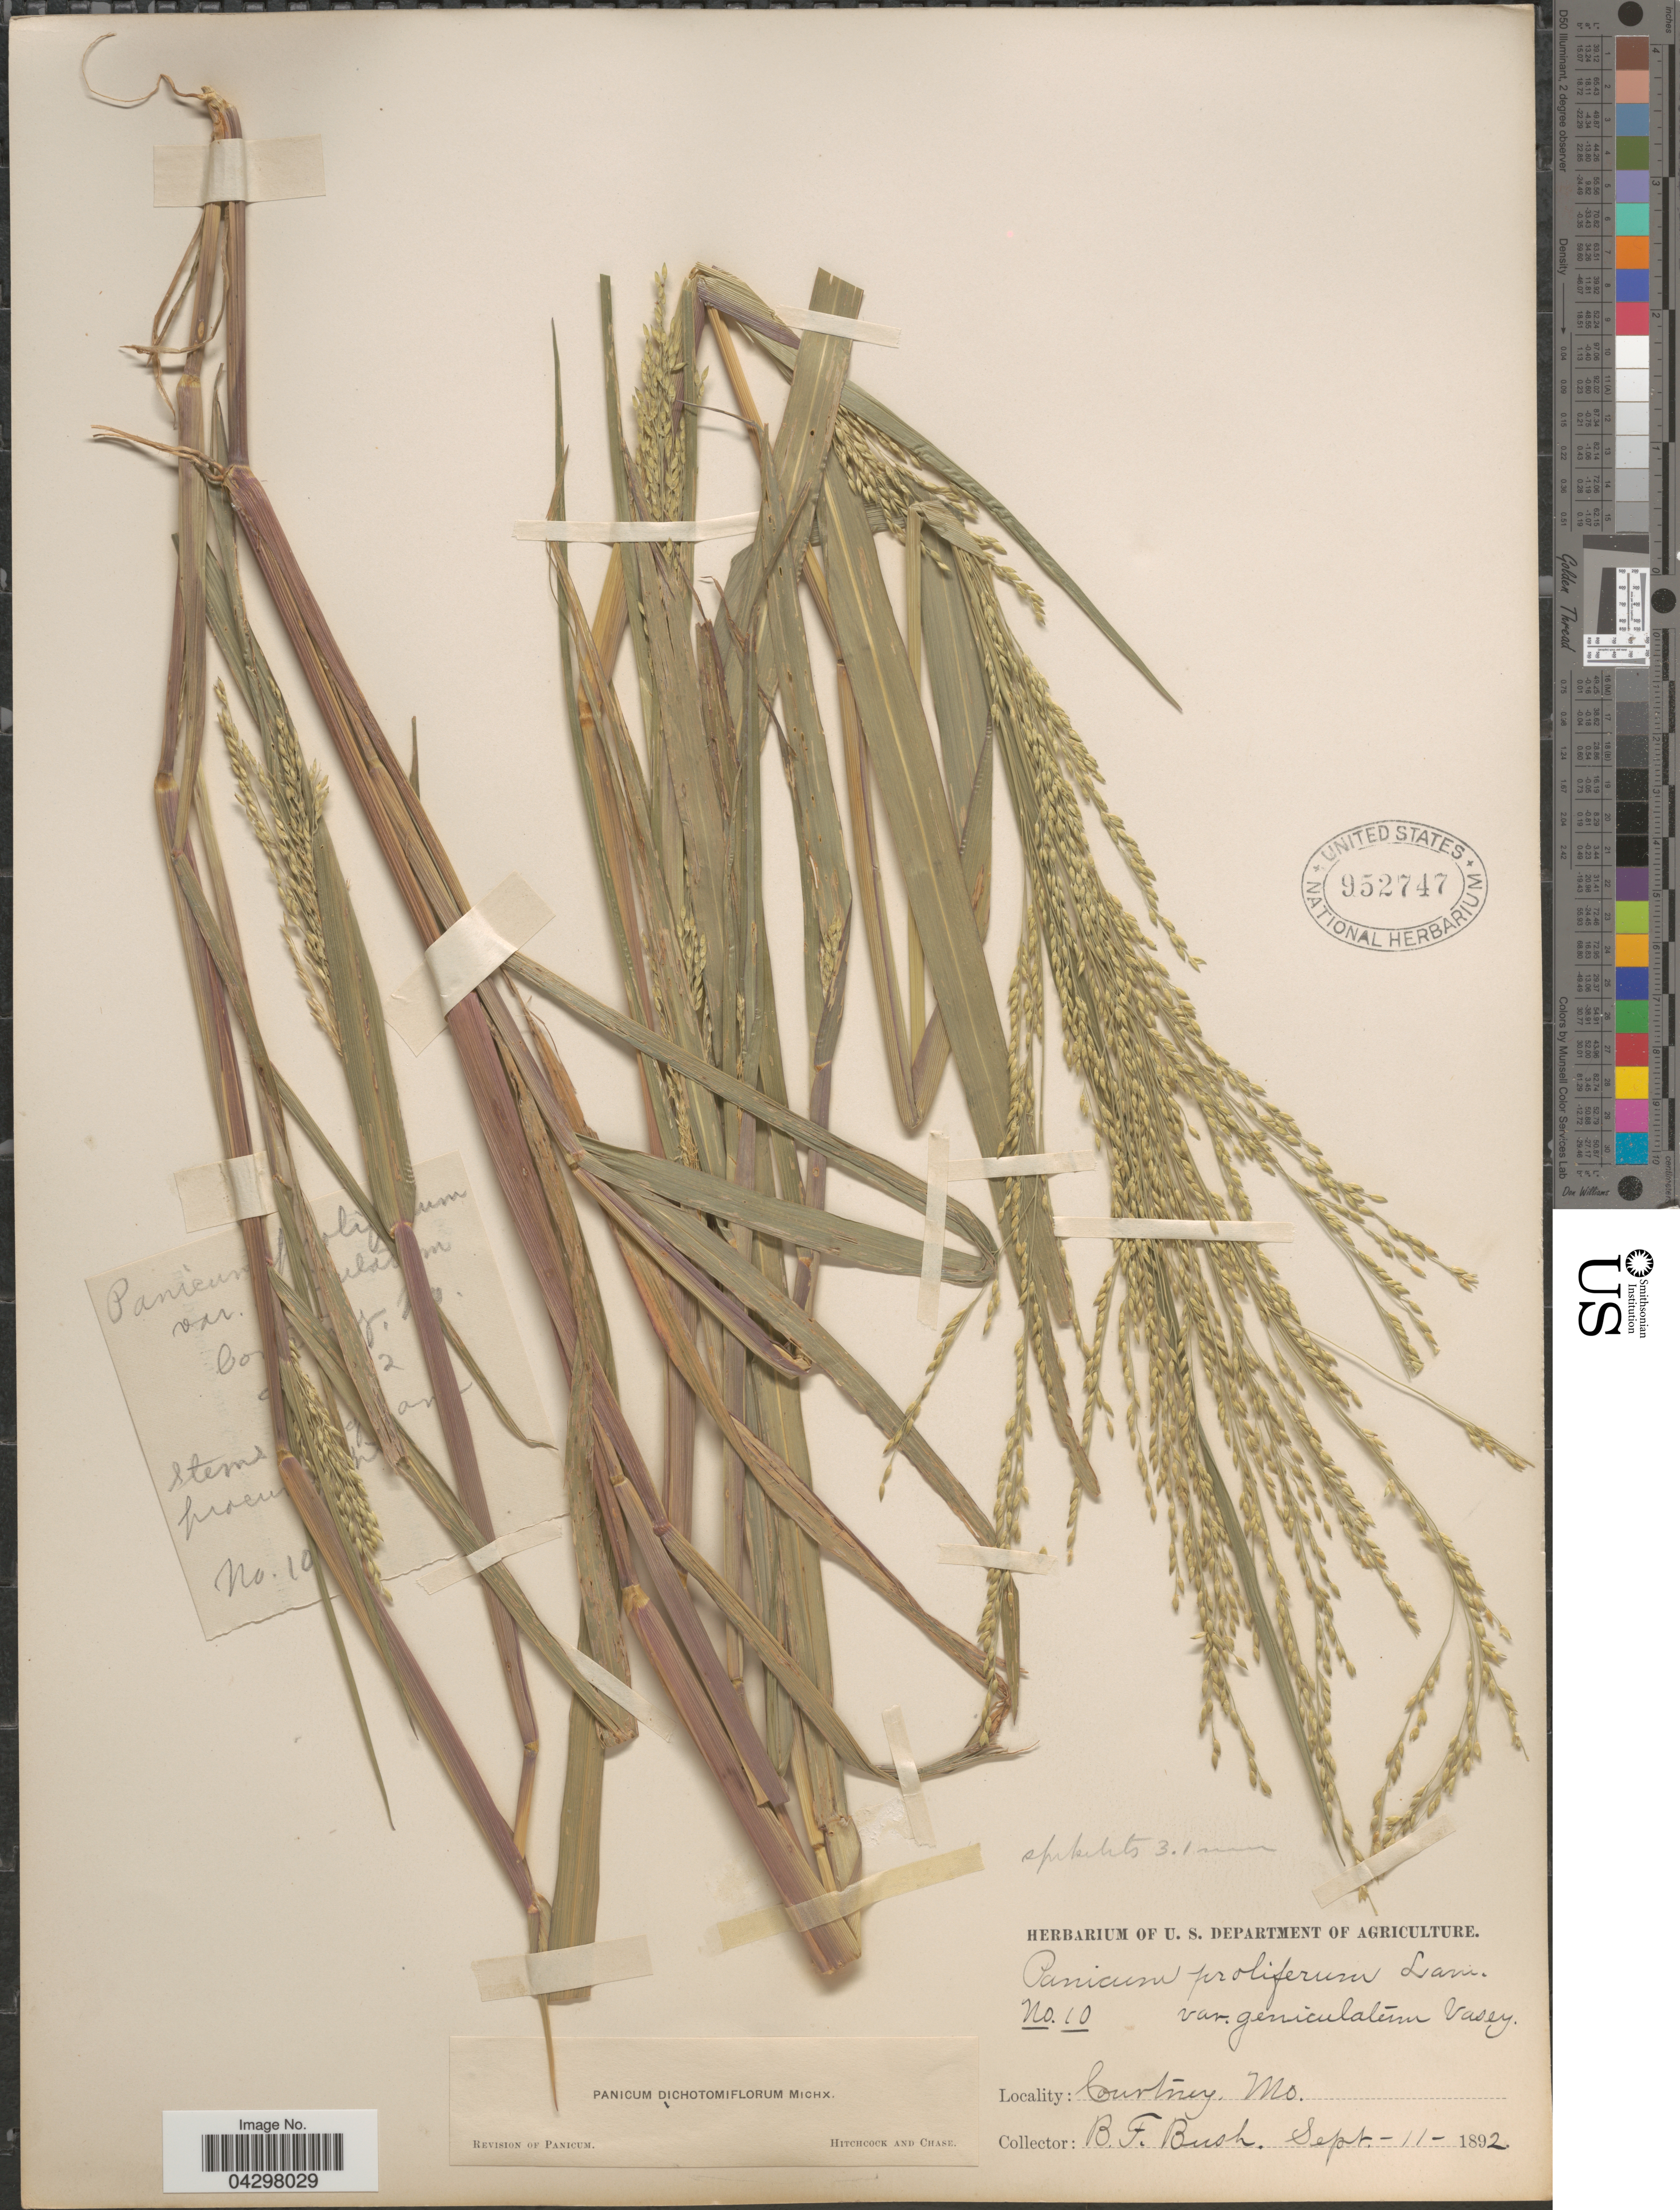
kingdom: Plantae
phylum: Tracheophyta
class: Liliopsida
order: Poales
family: Poaceae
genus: Panicum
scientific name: Panicum dichotomiflorum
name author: Michx.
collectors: B. F. Bush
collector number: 10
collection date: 1892-09-11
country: United States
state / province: Missouri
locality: Courtney.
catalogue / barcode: US 952747